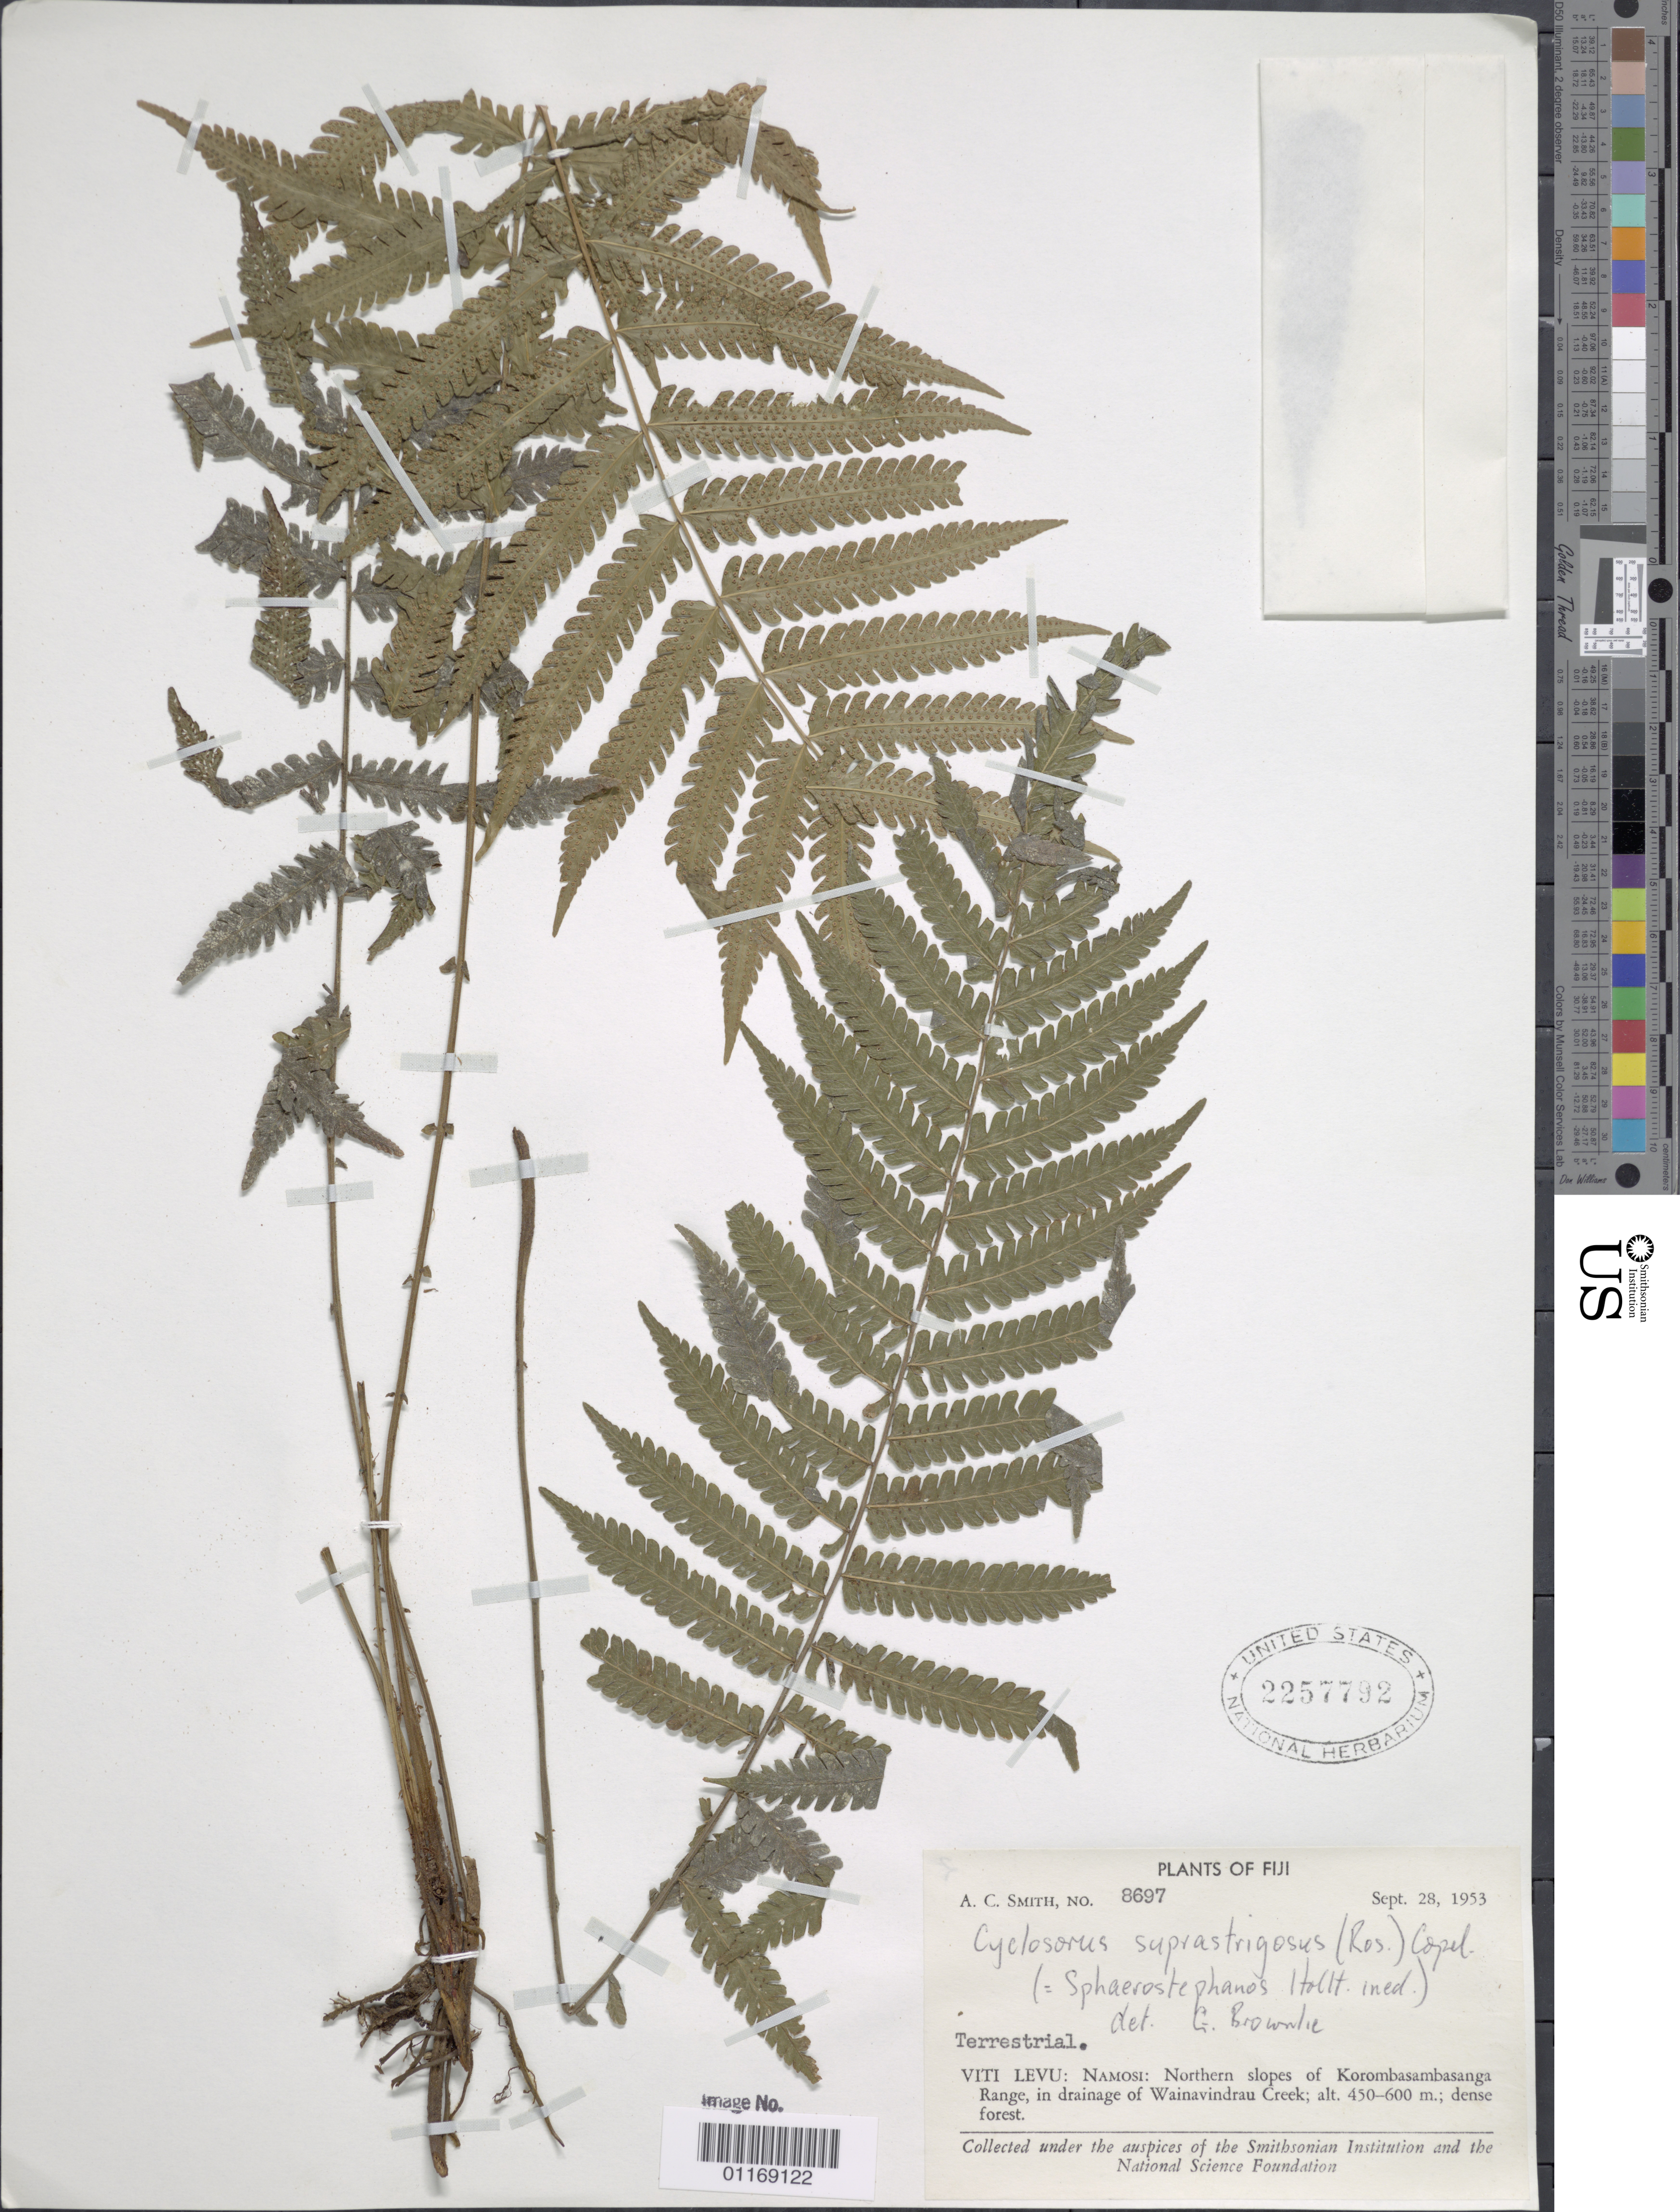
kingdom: Plantae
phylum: Tracheophyta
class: Polypodiopsida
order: Polypodiales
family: Thelypteridaceae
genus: Sphaerostephanos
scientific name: Sphaerostephanos heterocarpus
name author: (Blume) Holttum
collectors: A. C. Smith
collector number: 8697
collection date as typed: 28 Sep 1953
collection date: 1953-09-28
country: Fiji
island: Viti Levu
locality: Namosi, northern slopes of korombasambasanga range, in drainage of wainavindrau creek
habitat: Dense forest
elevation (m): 450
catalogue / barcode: US 2257792